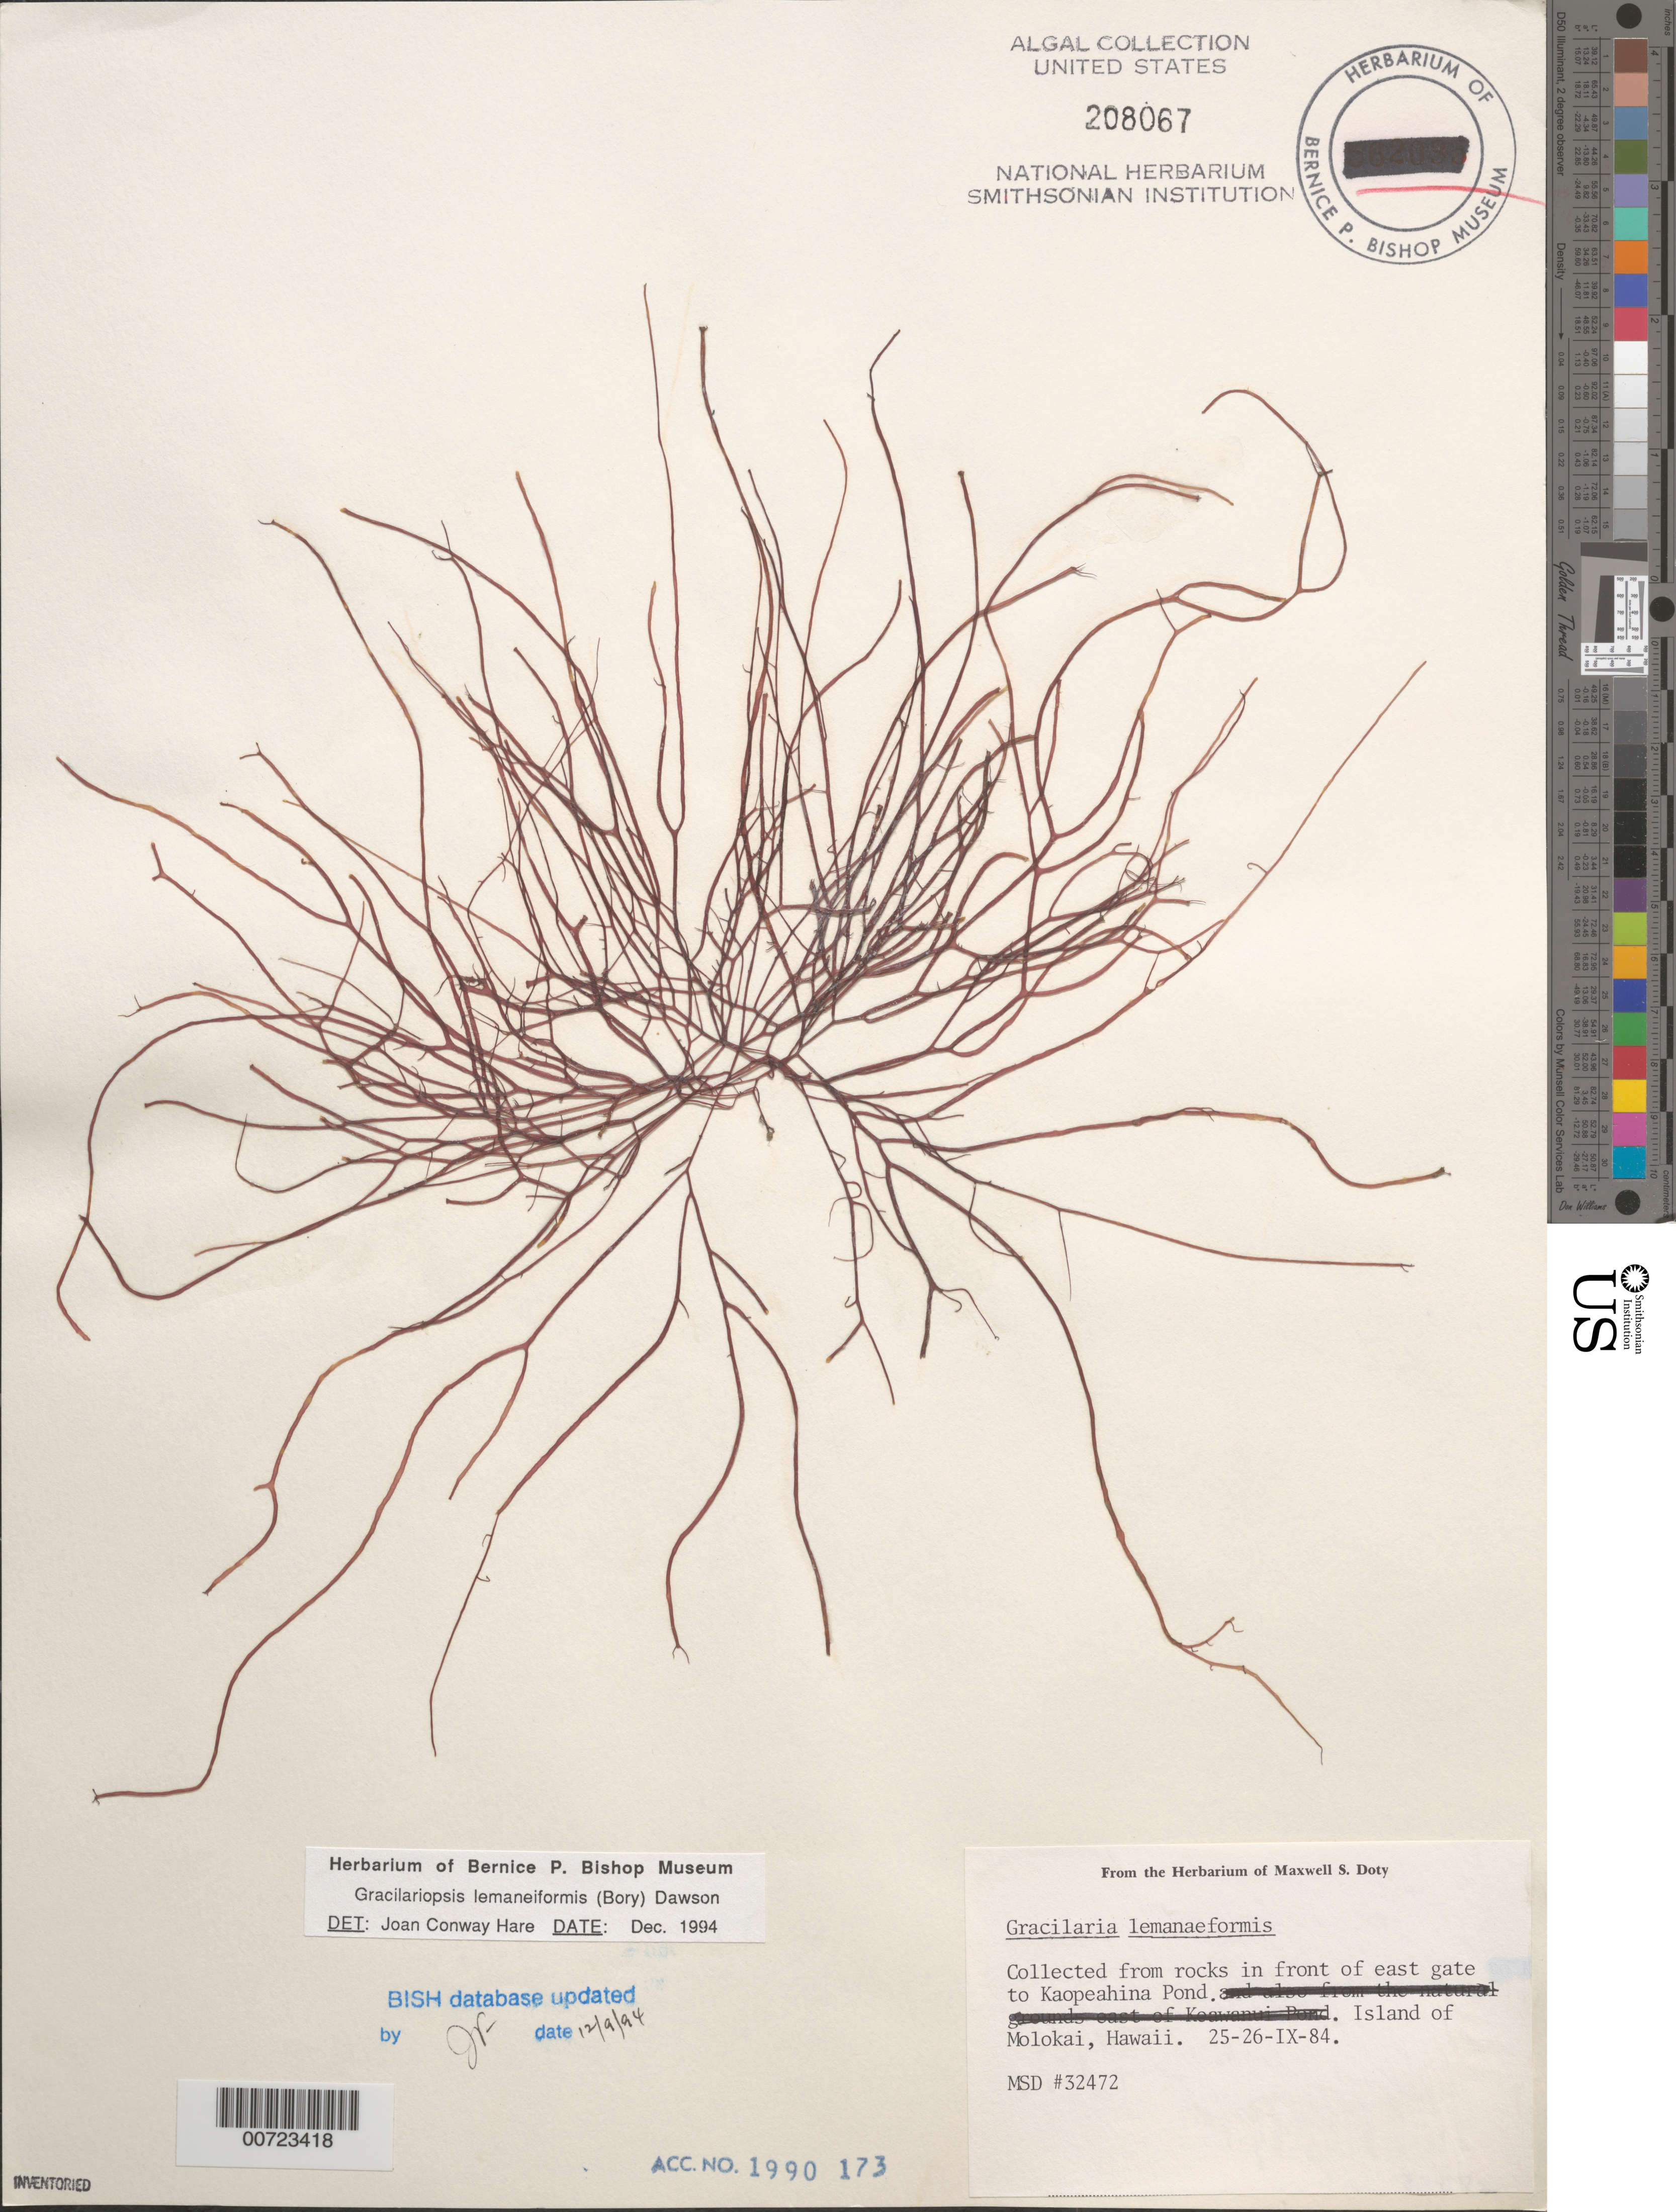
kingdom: Plantae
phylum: Rhodophyta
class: Florideophyceae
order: Gracilariales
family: Gracilariaceae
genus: Gracilariopsis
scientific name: Gracilariopsis lemaneiformis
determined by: Hare, Joan Conway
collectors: M. S.Doty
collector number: MSD 32472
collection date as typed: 25 Sep 1984 and 26 Sep 1984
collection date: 1984-09-25,1984-09-26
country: United States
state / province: Hawaii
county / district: Maui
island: Moloka'i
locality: In front of east gate to Kaopeahina Pond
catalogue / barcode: US 208067